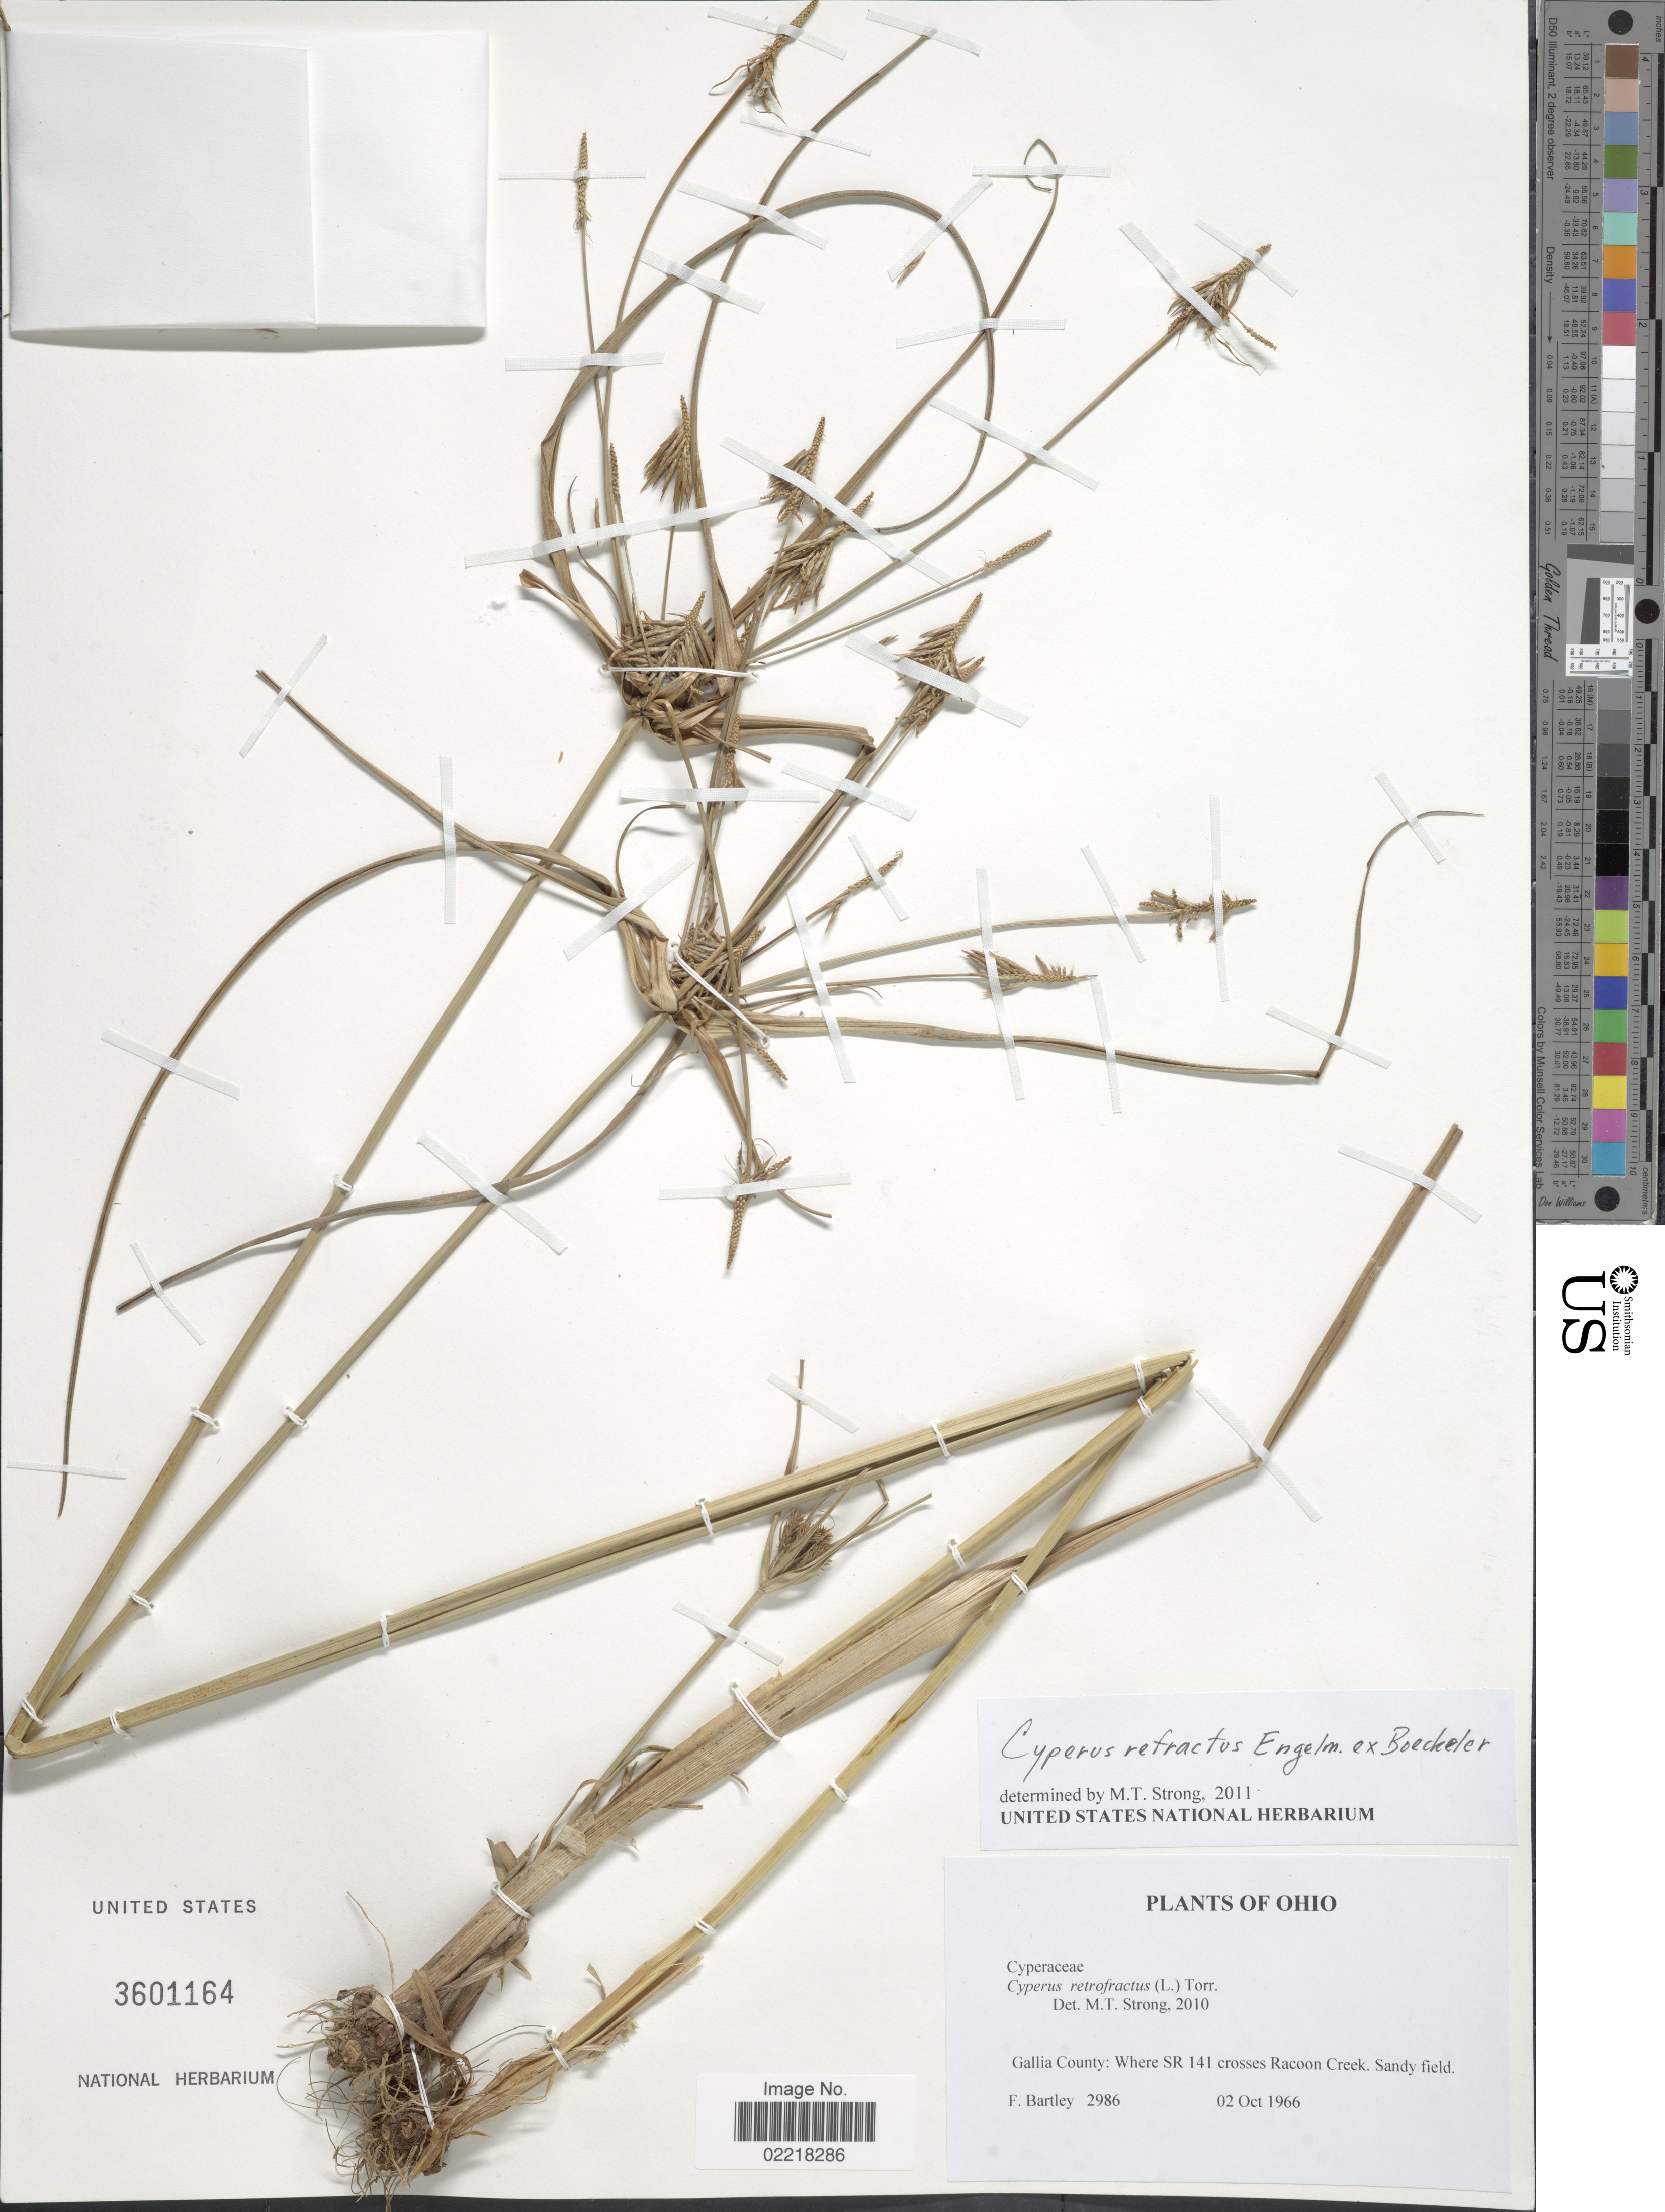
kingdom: Plantae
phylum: Tracheophyta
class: Liliopsida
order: Poales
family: Cyperaceae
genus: Cyperus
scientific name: Cyperus refractus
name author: Engelm. ex Boeckeler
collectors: F. Bartley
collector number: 2986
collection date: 1966-10-02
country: United States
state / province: Ohio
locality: Gallia County, Where SR 141 crosses Racoon Creek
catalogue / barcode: US 3601164